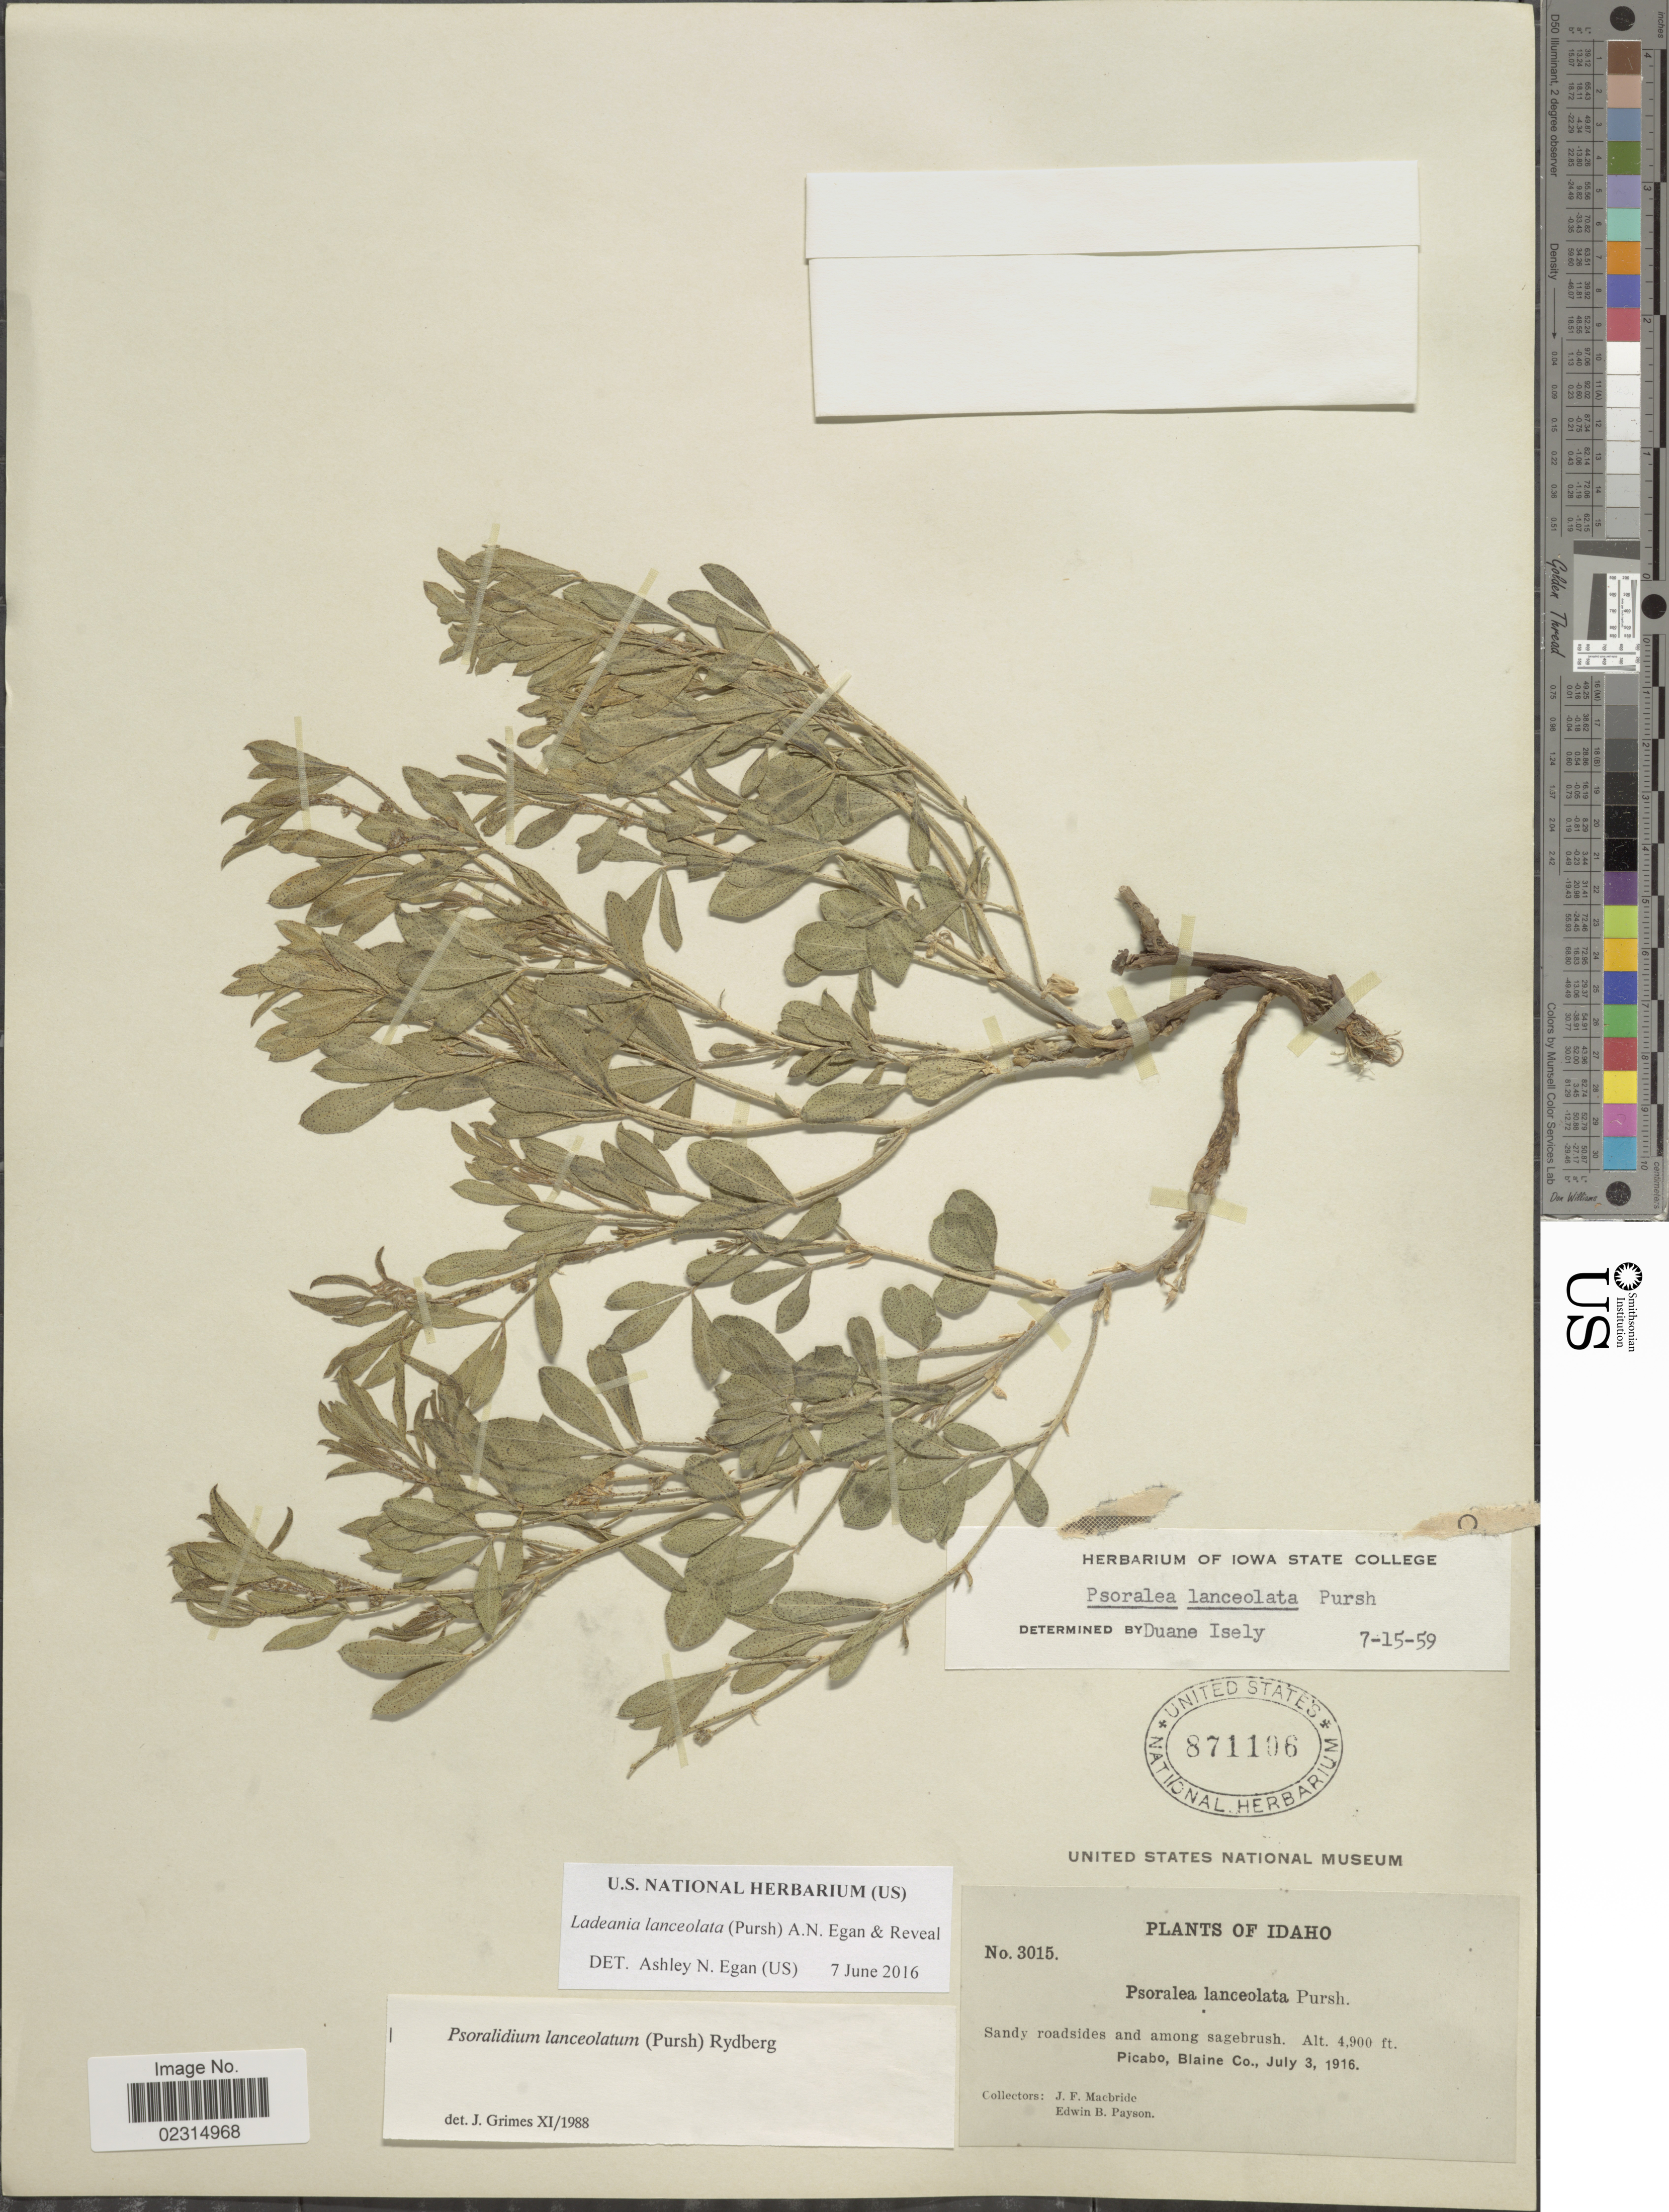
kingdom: Plantae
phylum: Tracheophyta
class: Magnoliopsida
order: Fabales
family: Fabaceae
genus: Ladeania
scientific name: Ladeania lanceolata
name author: (Pursh) A.N. Egan & Reveal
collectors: J. F. Macbride & E. B. Payson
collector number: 3015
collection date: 1916-07-03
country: United States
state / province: Idaho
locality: Sandy roadsides and among sagebrush. Picabo, Blaine Co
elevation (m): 1494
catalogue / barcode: US 871106